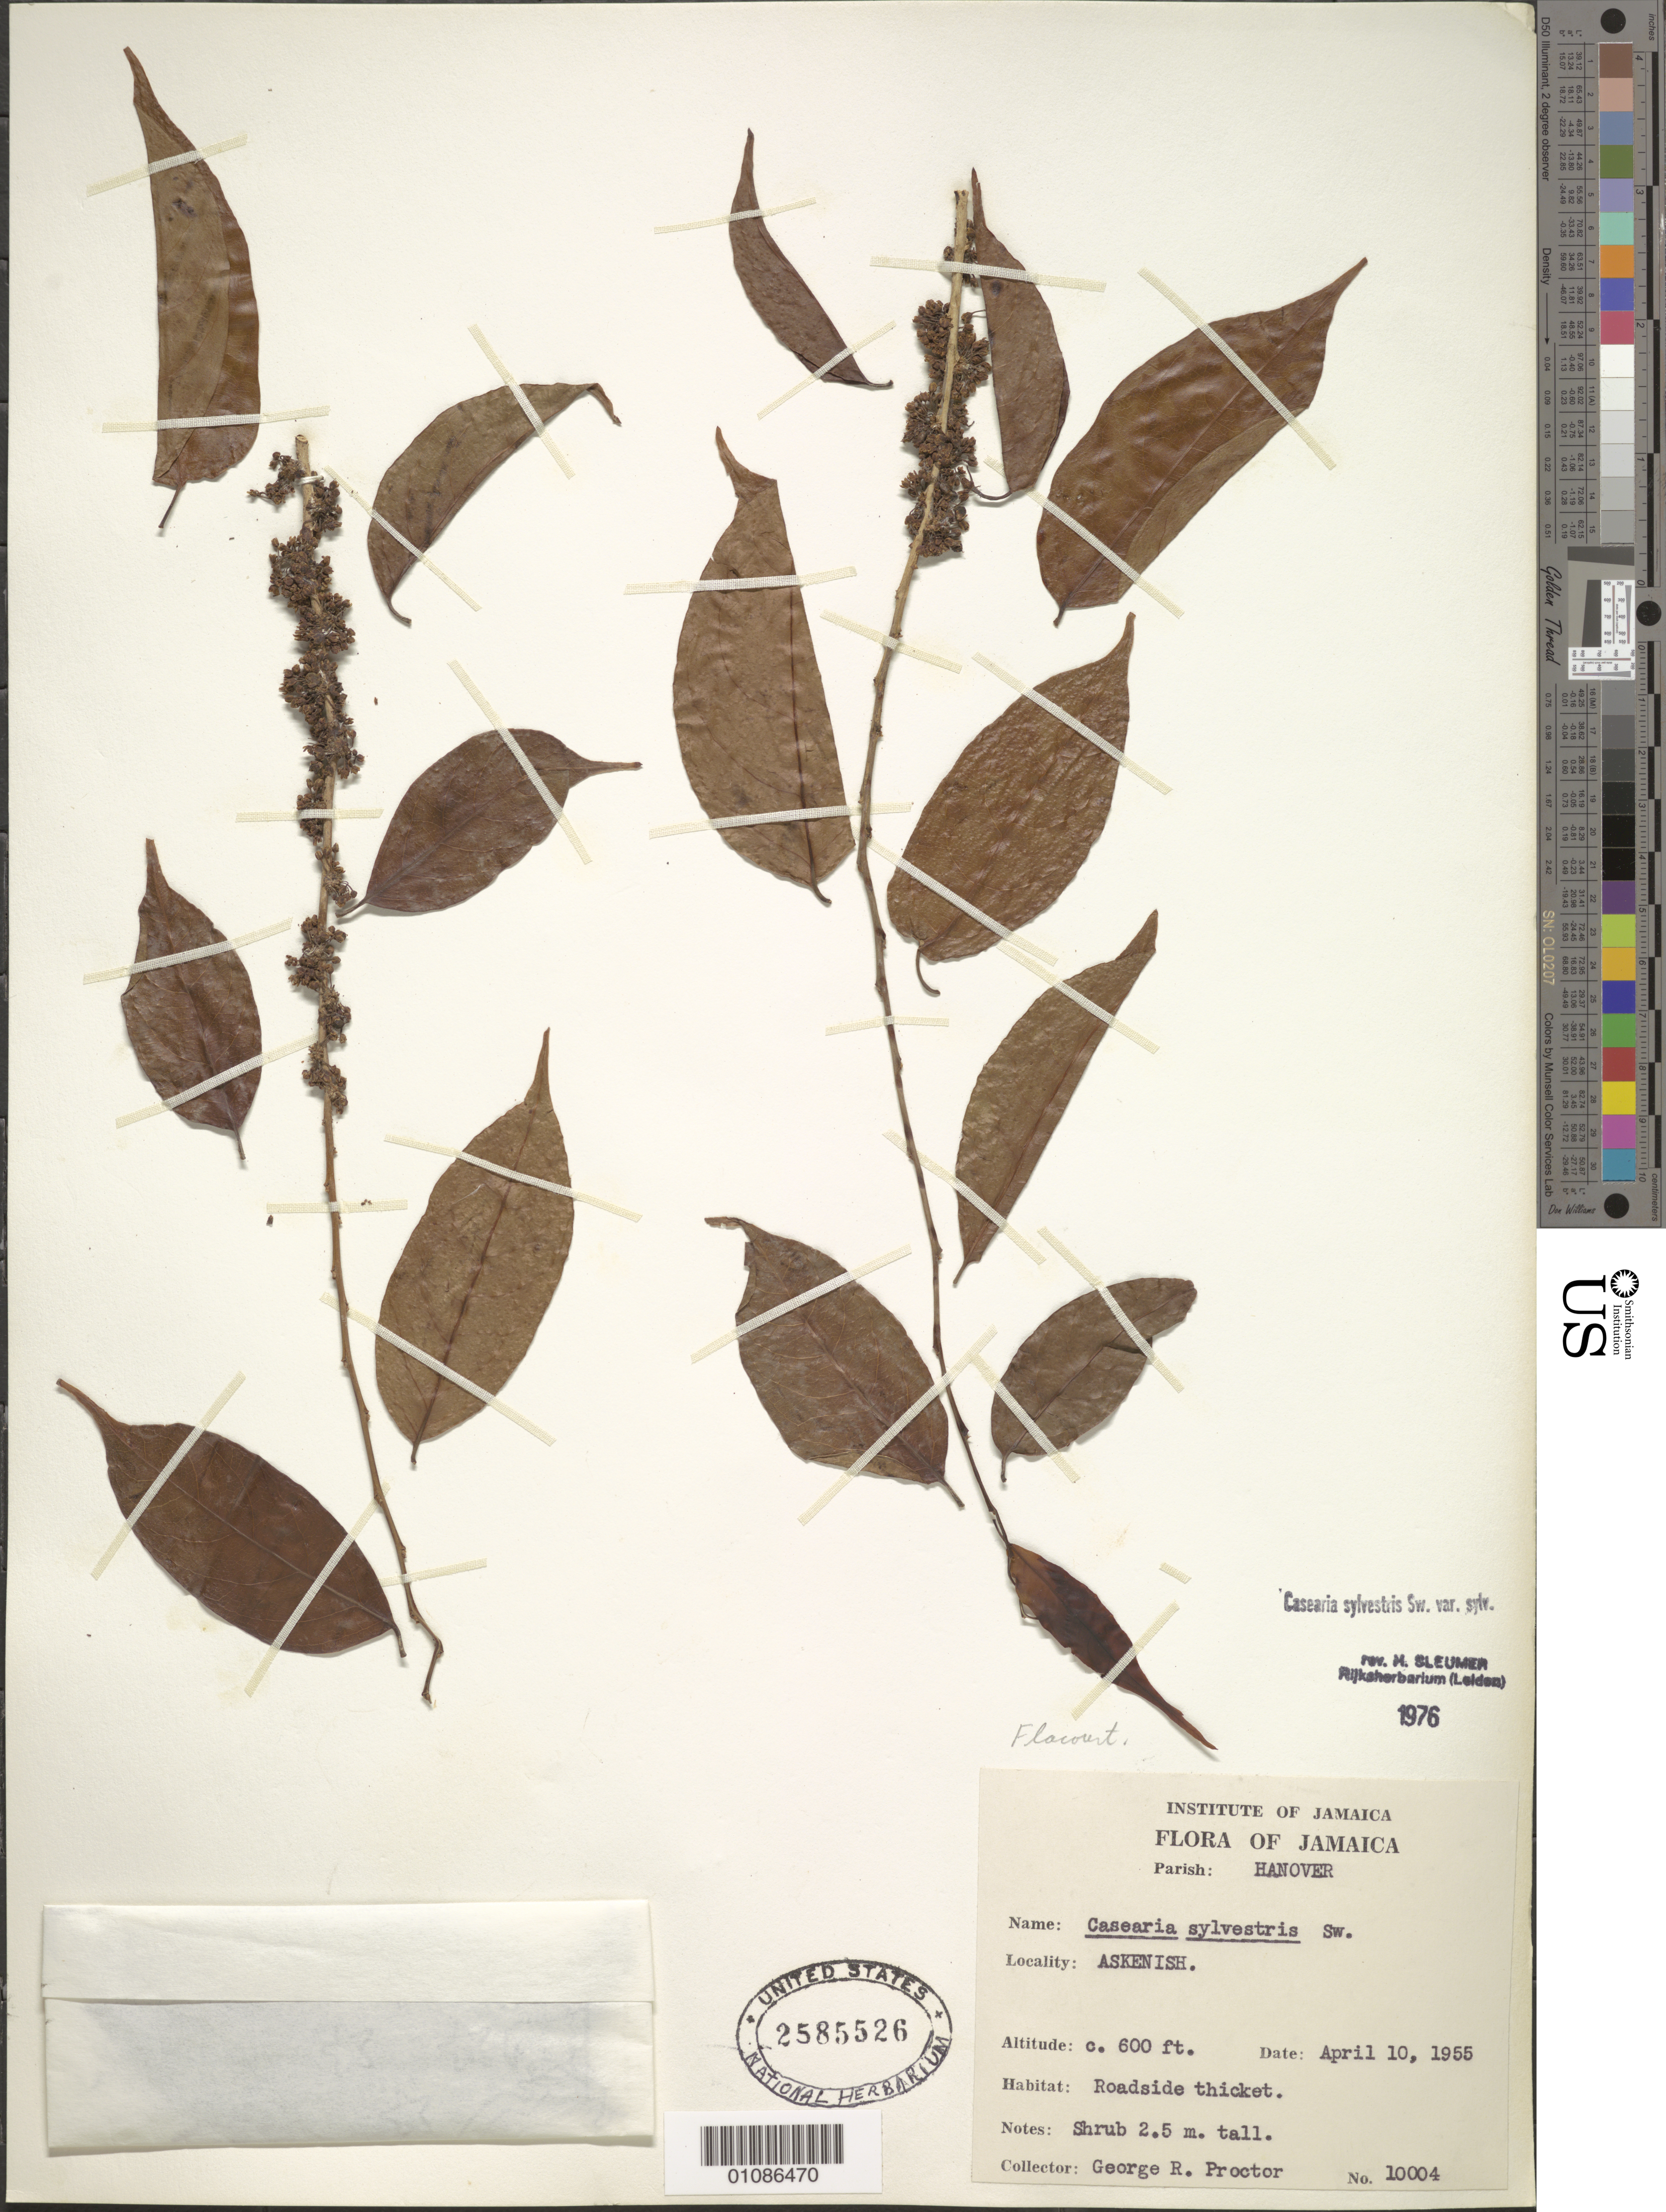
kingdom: Plantae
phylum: Tracheophyta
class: Magnoliopsida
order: Malpighiales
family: Salicaceae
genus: Casearia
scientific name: Casearia sylvestris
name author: Sw.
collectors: G. R. Proctor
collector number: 10004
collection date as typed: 10 Apr 1955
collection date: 1955-04-10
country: Jamaica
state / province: Hanover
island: Jamaica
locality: Askenish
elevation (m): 183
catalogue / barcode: US 2585526